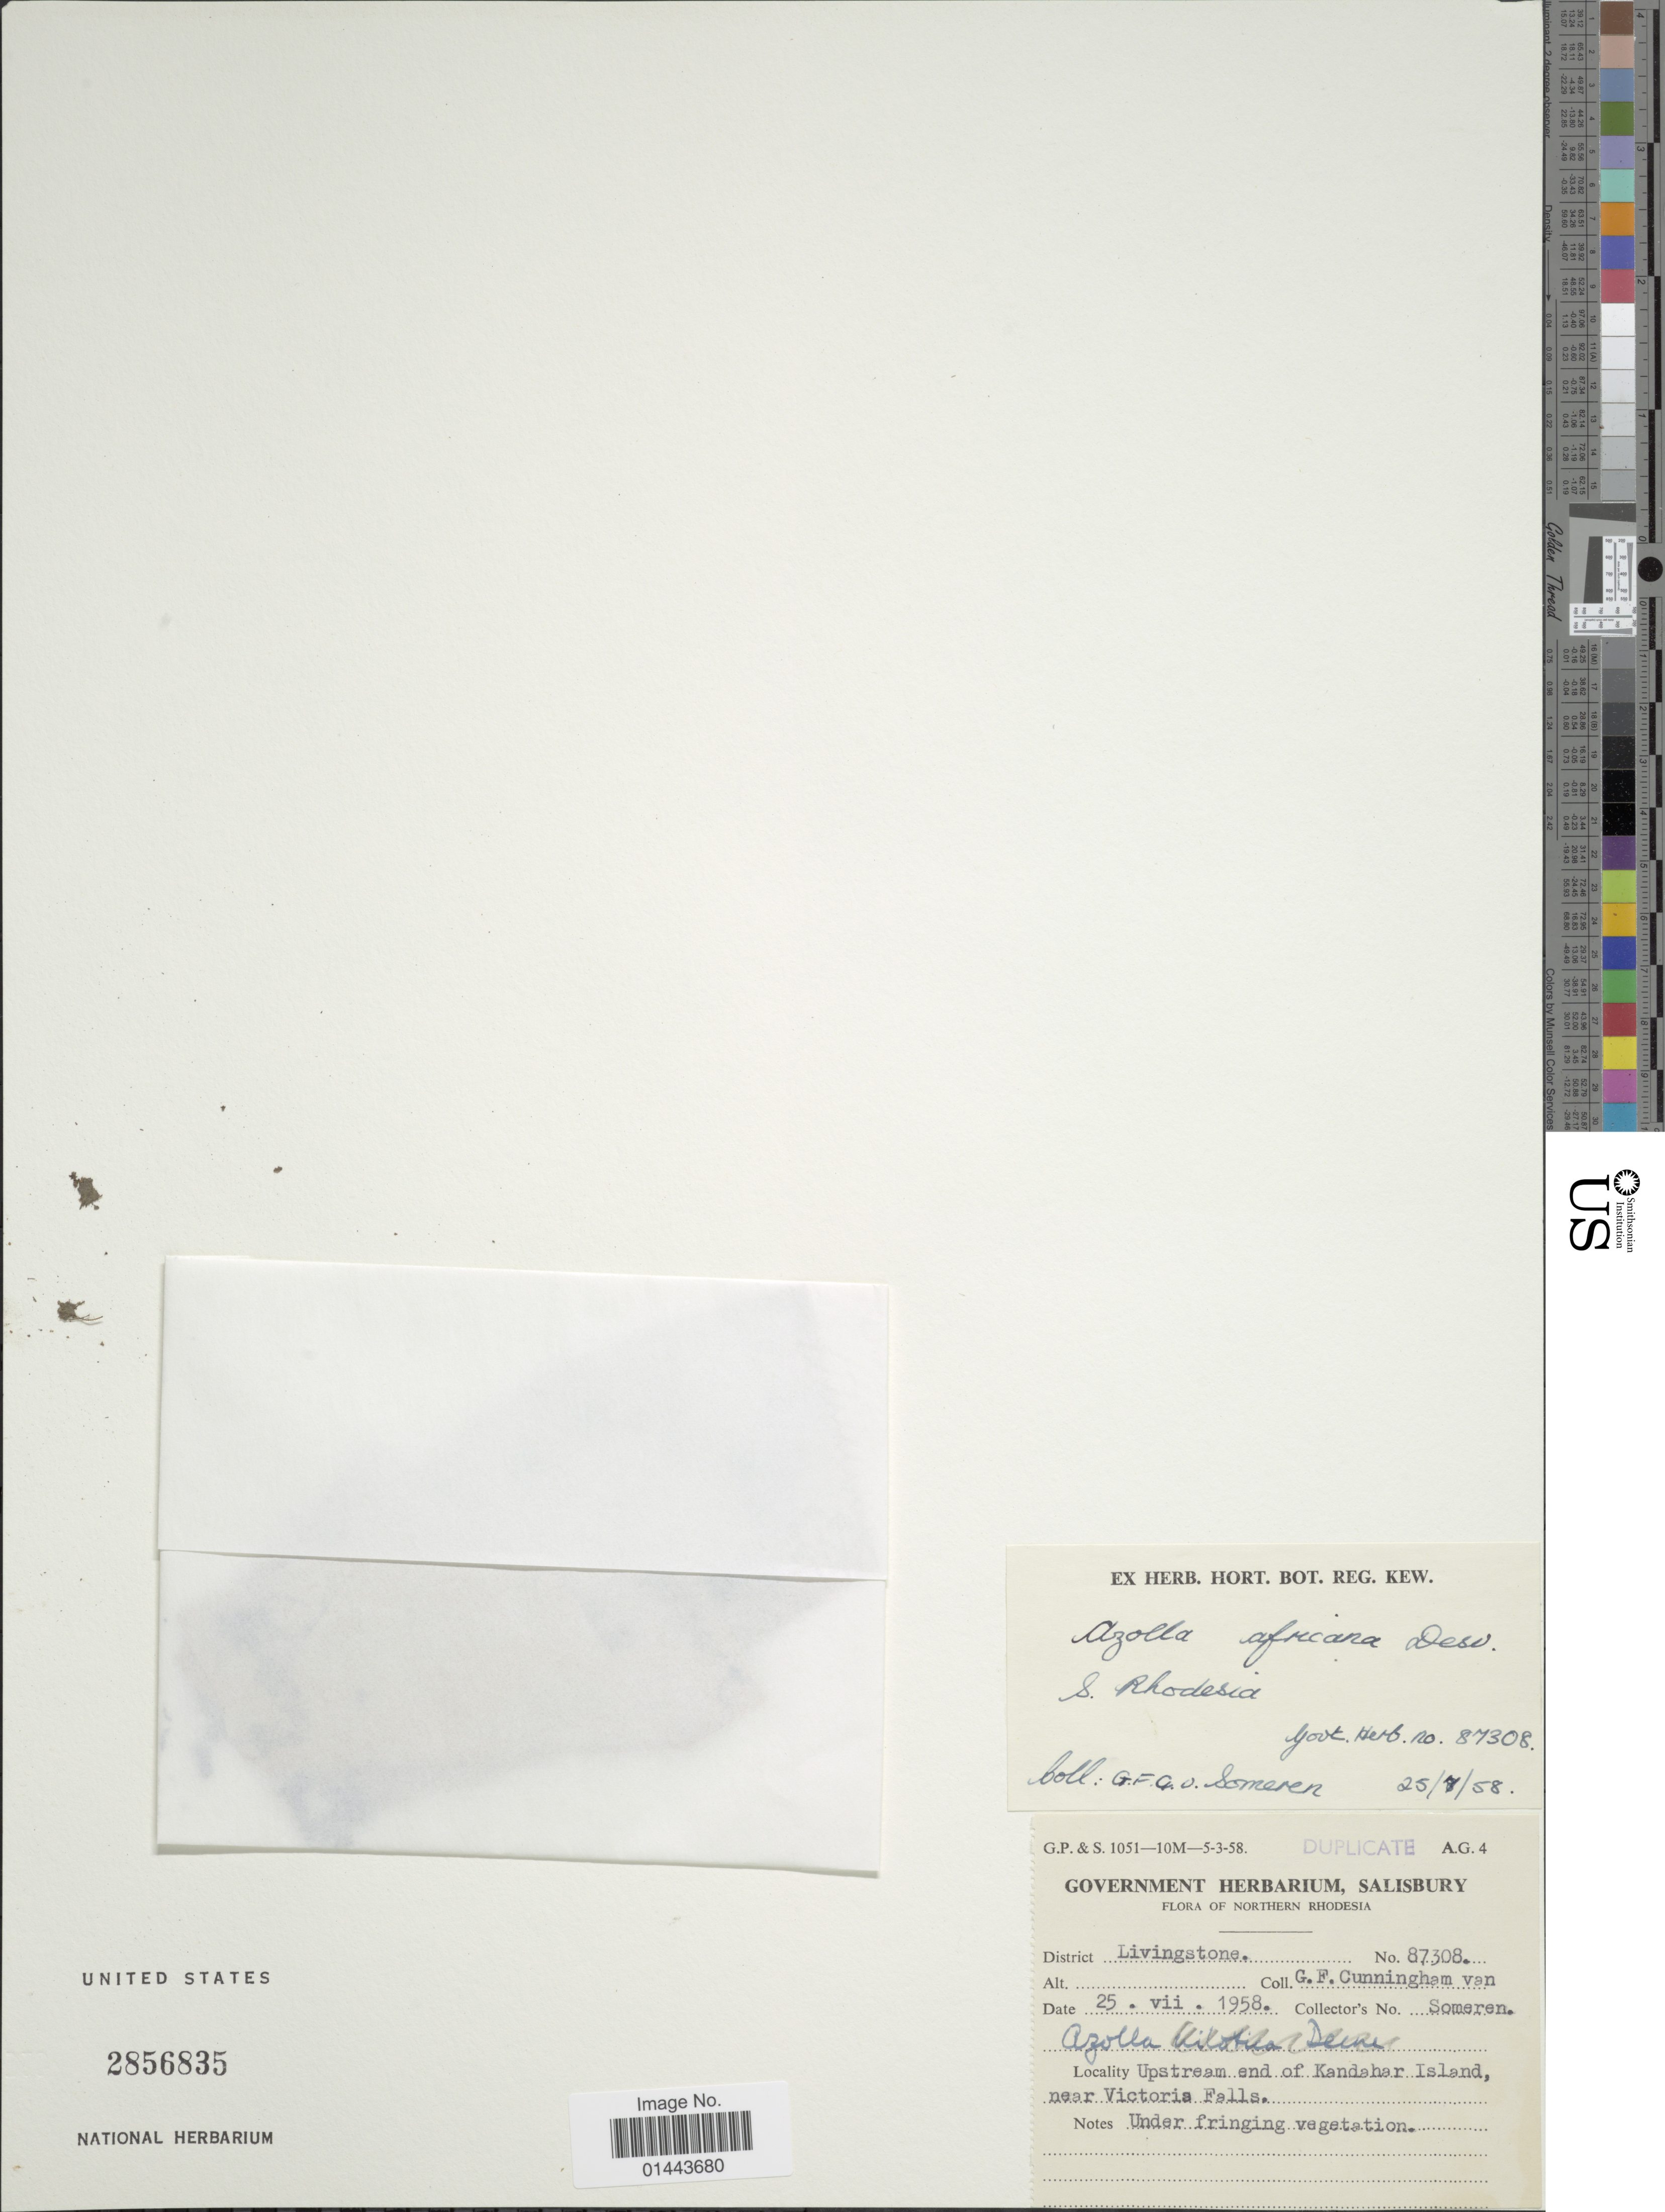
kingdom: Plantae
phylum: Tracheophyta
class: Polypodiopsida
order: Salviniales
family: Salviniaceae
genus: Azolla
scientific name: Azolla pinnata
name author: R. Br.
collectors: G. van Someren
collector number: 87308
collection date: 1958-07-25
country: Zambia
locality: Nortern Rhodesia. District: Livingstone. Upstream end of Kandahar Island, near Victoria Falls.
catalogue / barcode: US 2856835